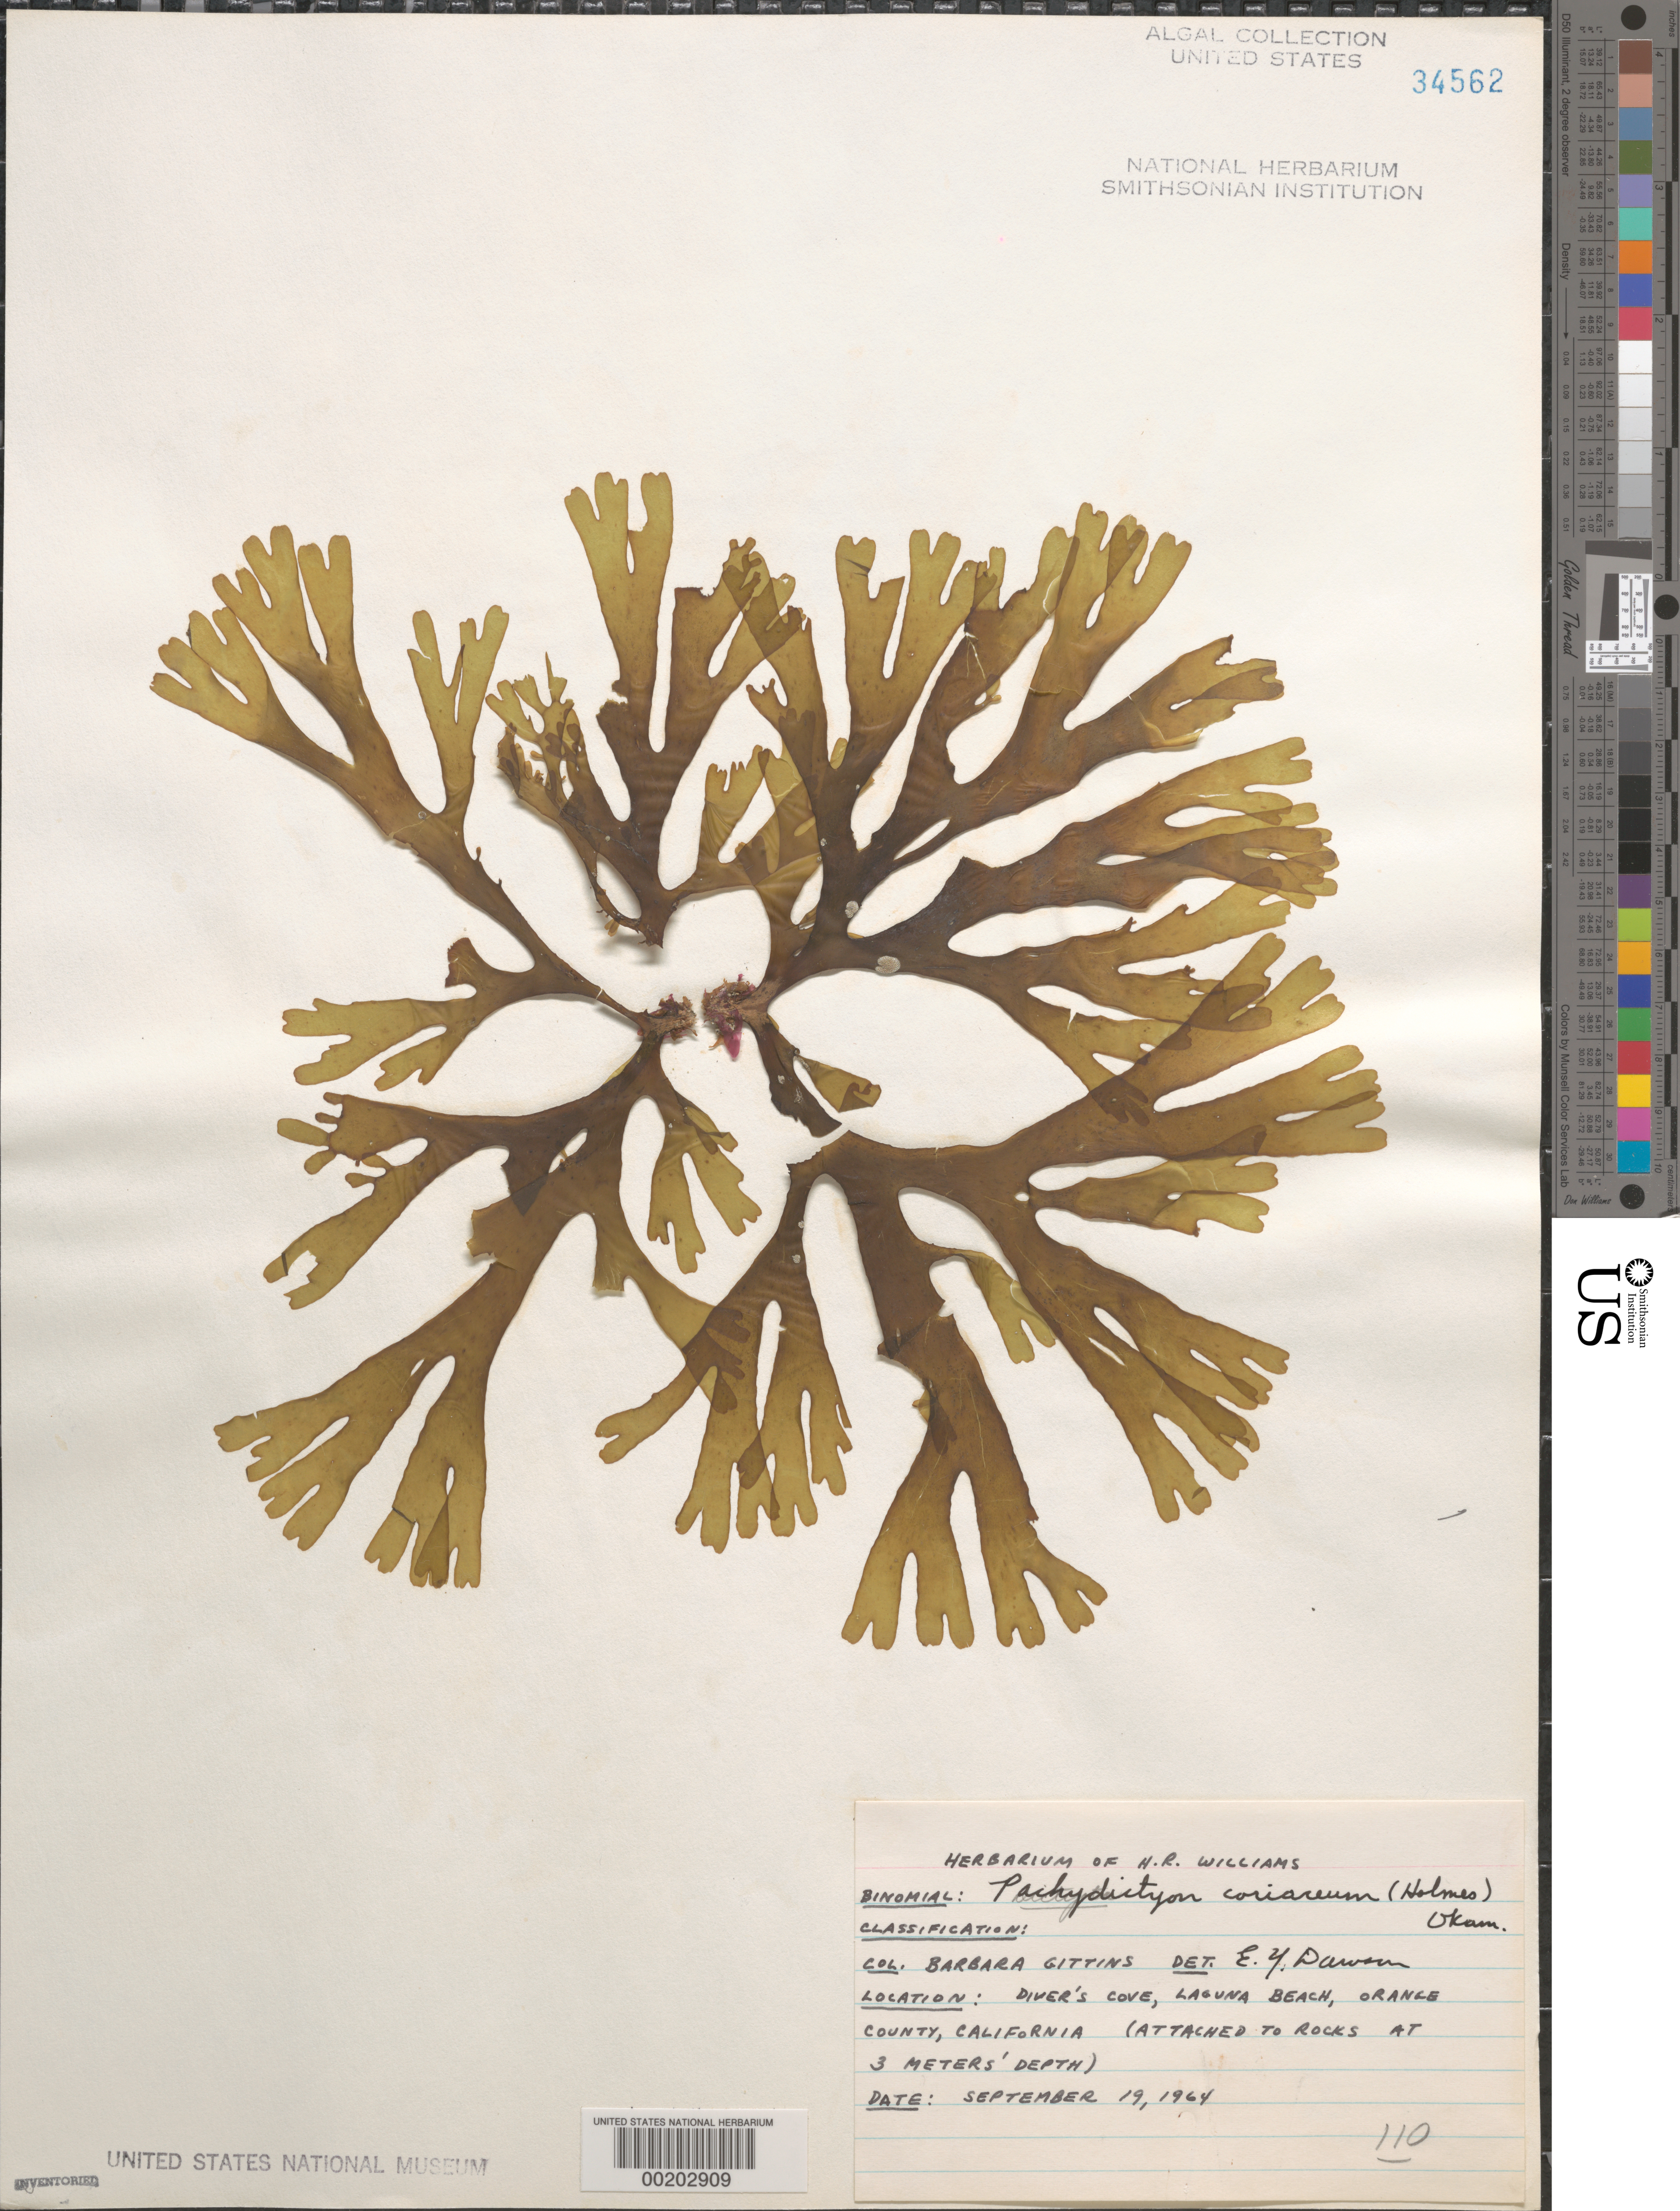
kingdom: Chromista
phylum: Ochrophyta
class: Phaeophyceae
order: Dictyotales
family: Dictyotaceae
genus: Pachydictyon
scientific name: Pachydictyon coriaceum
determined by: Dawson, E. Y.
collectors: B. Gittins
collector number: Btg 110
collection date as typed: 19 Sep 1964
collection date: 1964-09-19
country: United States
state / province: California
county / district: Orange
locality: Laguna Beach, Diver's Cove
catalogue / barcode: US 34562